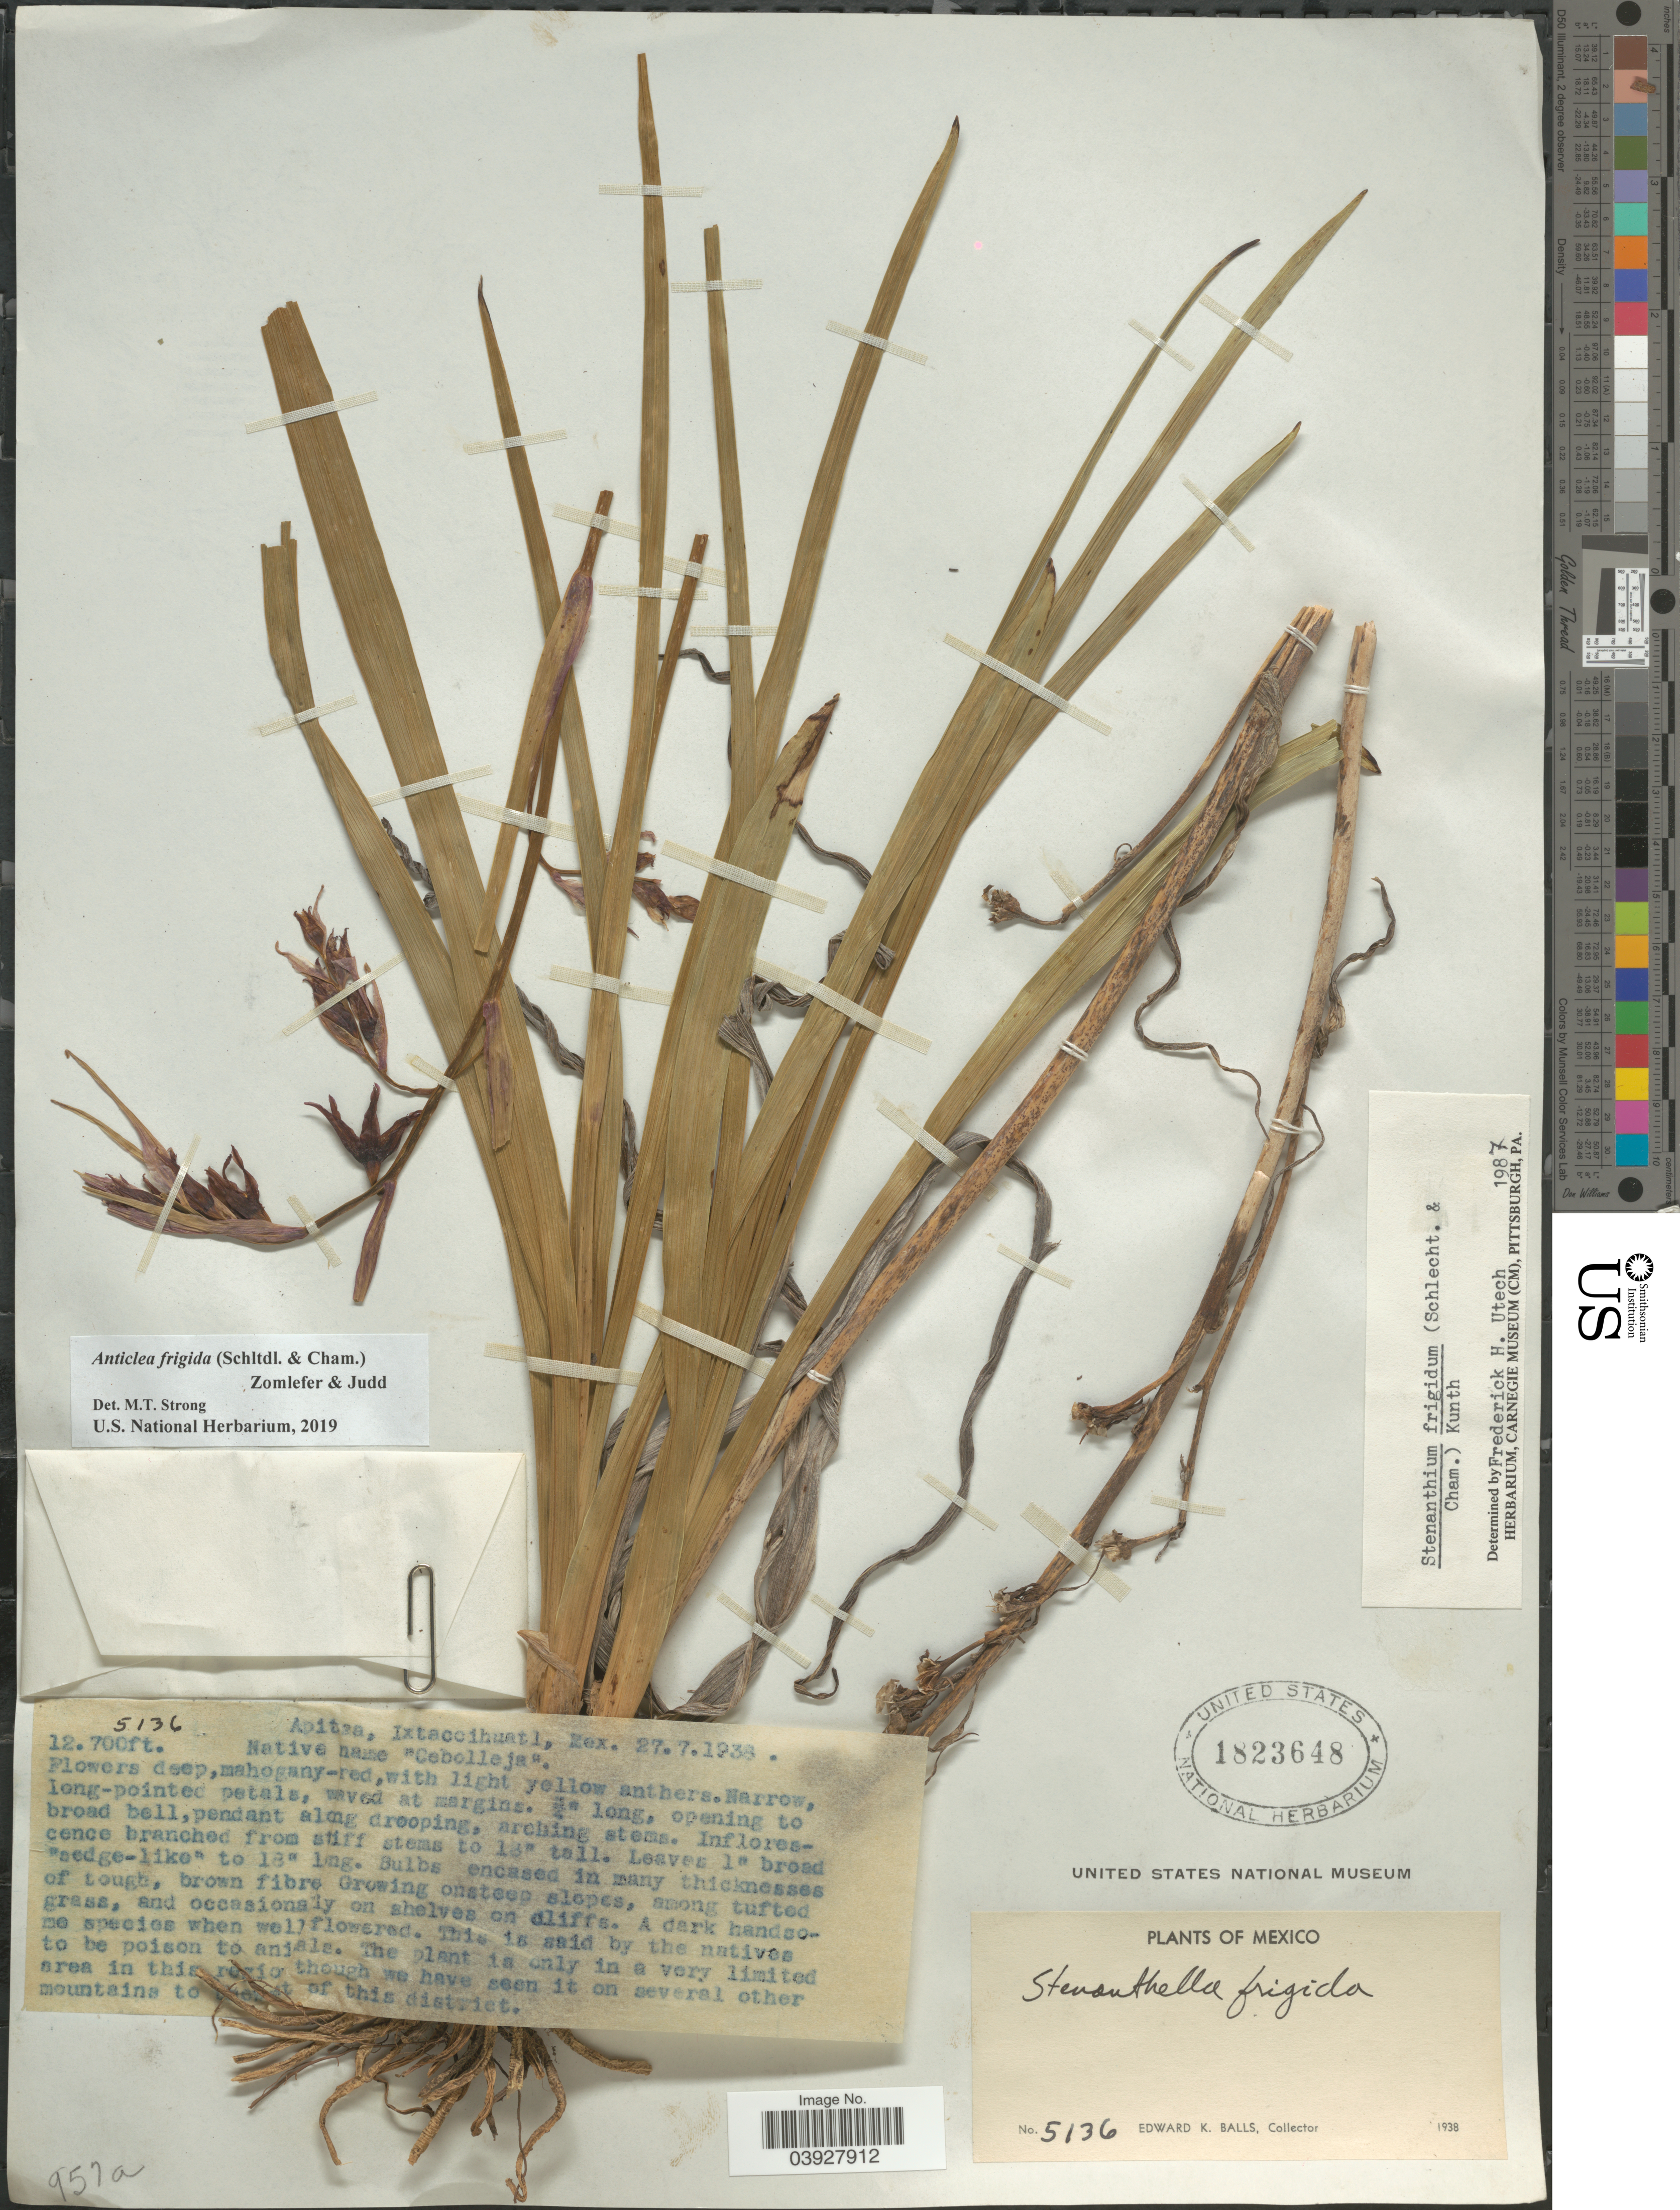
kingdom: Plantae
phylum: Tracheophyta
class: Liliopsida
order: Liliales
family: Melanthiaceae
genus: Anticlea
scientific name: Anticlea frigida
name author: (Schltdl. & Cham.) Zomlefer & Judd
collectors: E. K. Balls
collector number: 5136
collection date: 1938-07-27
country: Mexico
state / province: México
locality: Apitzato, Ixtaccihuatl.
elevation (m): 3871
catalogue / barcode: US 1823648